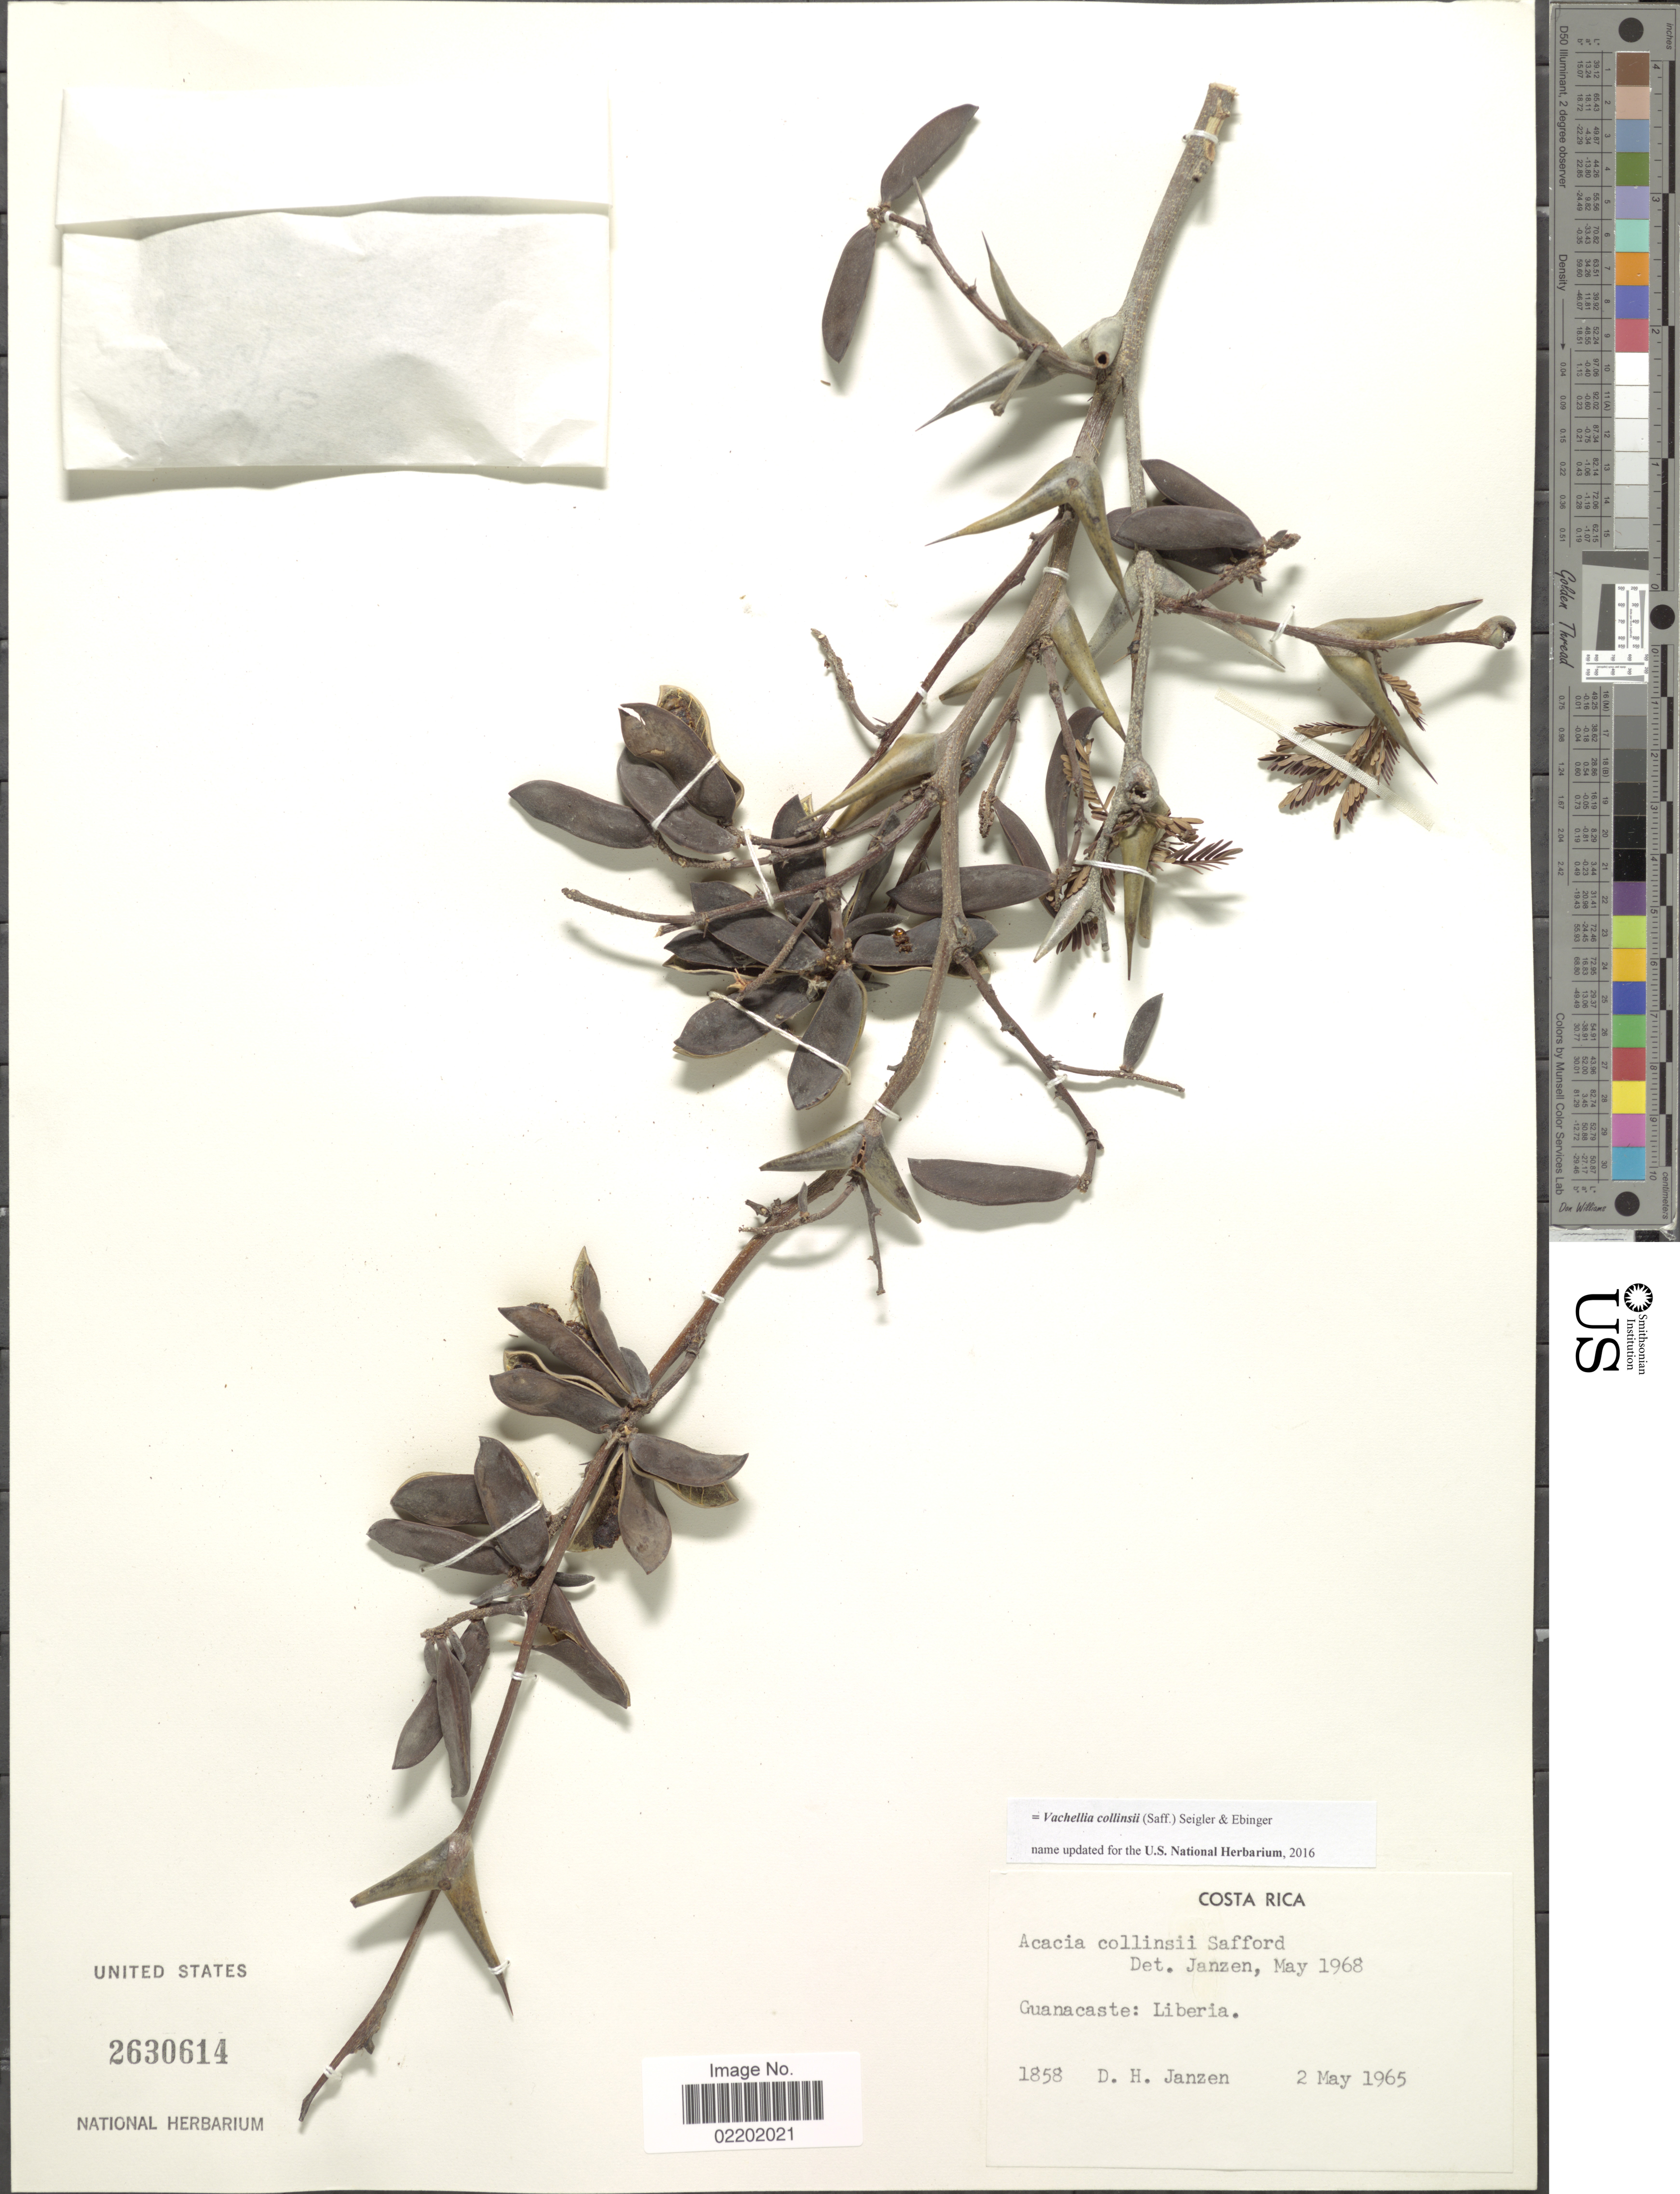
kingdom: Plantae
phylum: Tracheophyta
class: Magnoliopsida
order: Fabales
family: Fabaceae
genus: Vachellia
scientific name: Vachellia collinsii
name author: (Saff.) Seigler & Ebinger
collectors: D. Janzen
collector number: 1858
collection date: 1965-05-02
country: Costa Rica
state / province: Guanacaste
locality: Liberia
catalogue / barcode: US 2630614